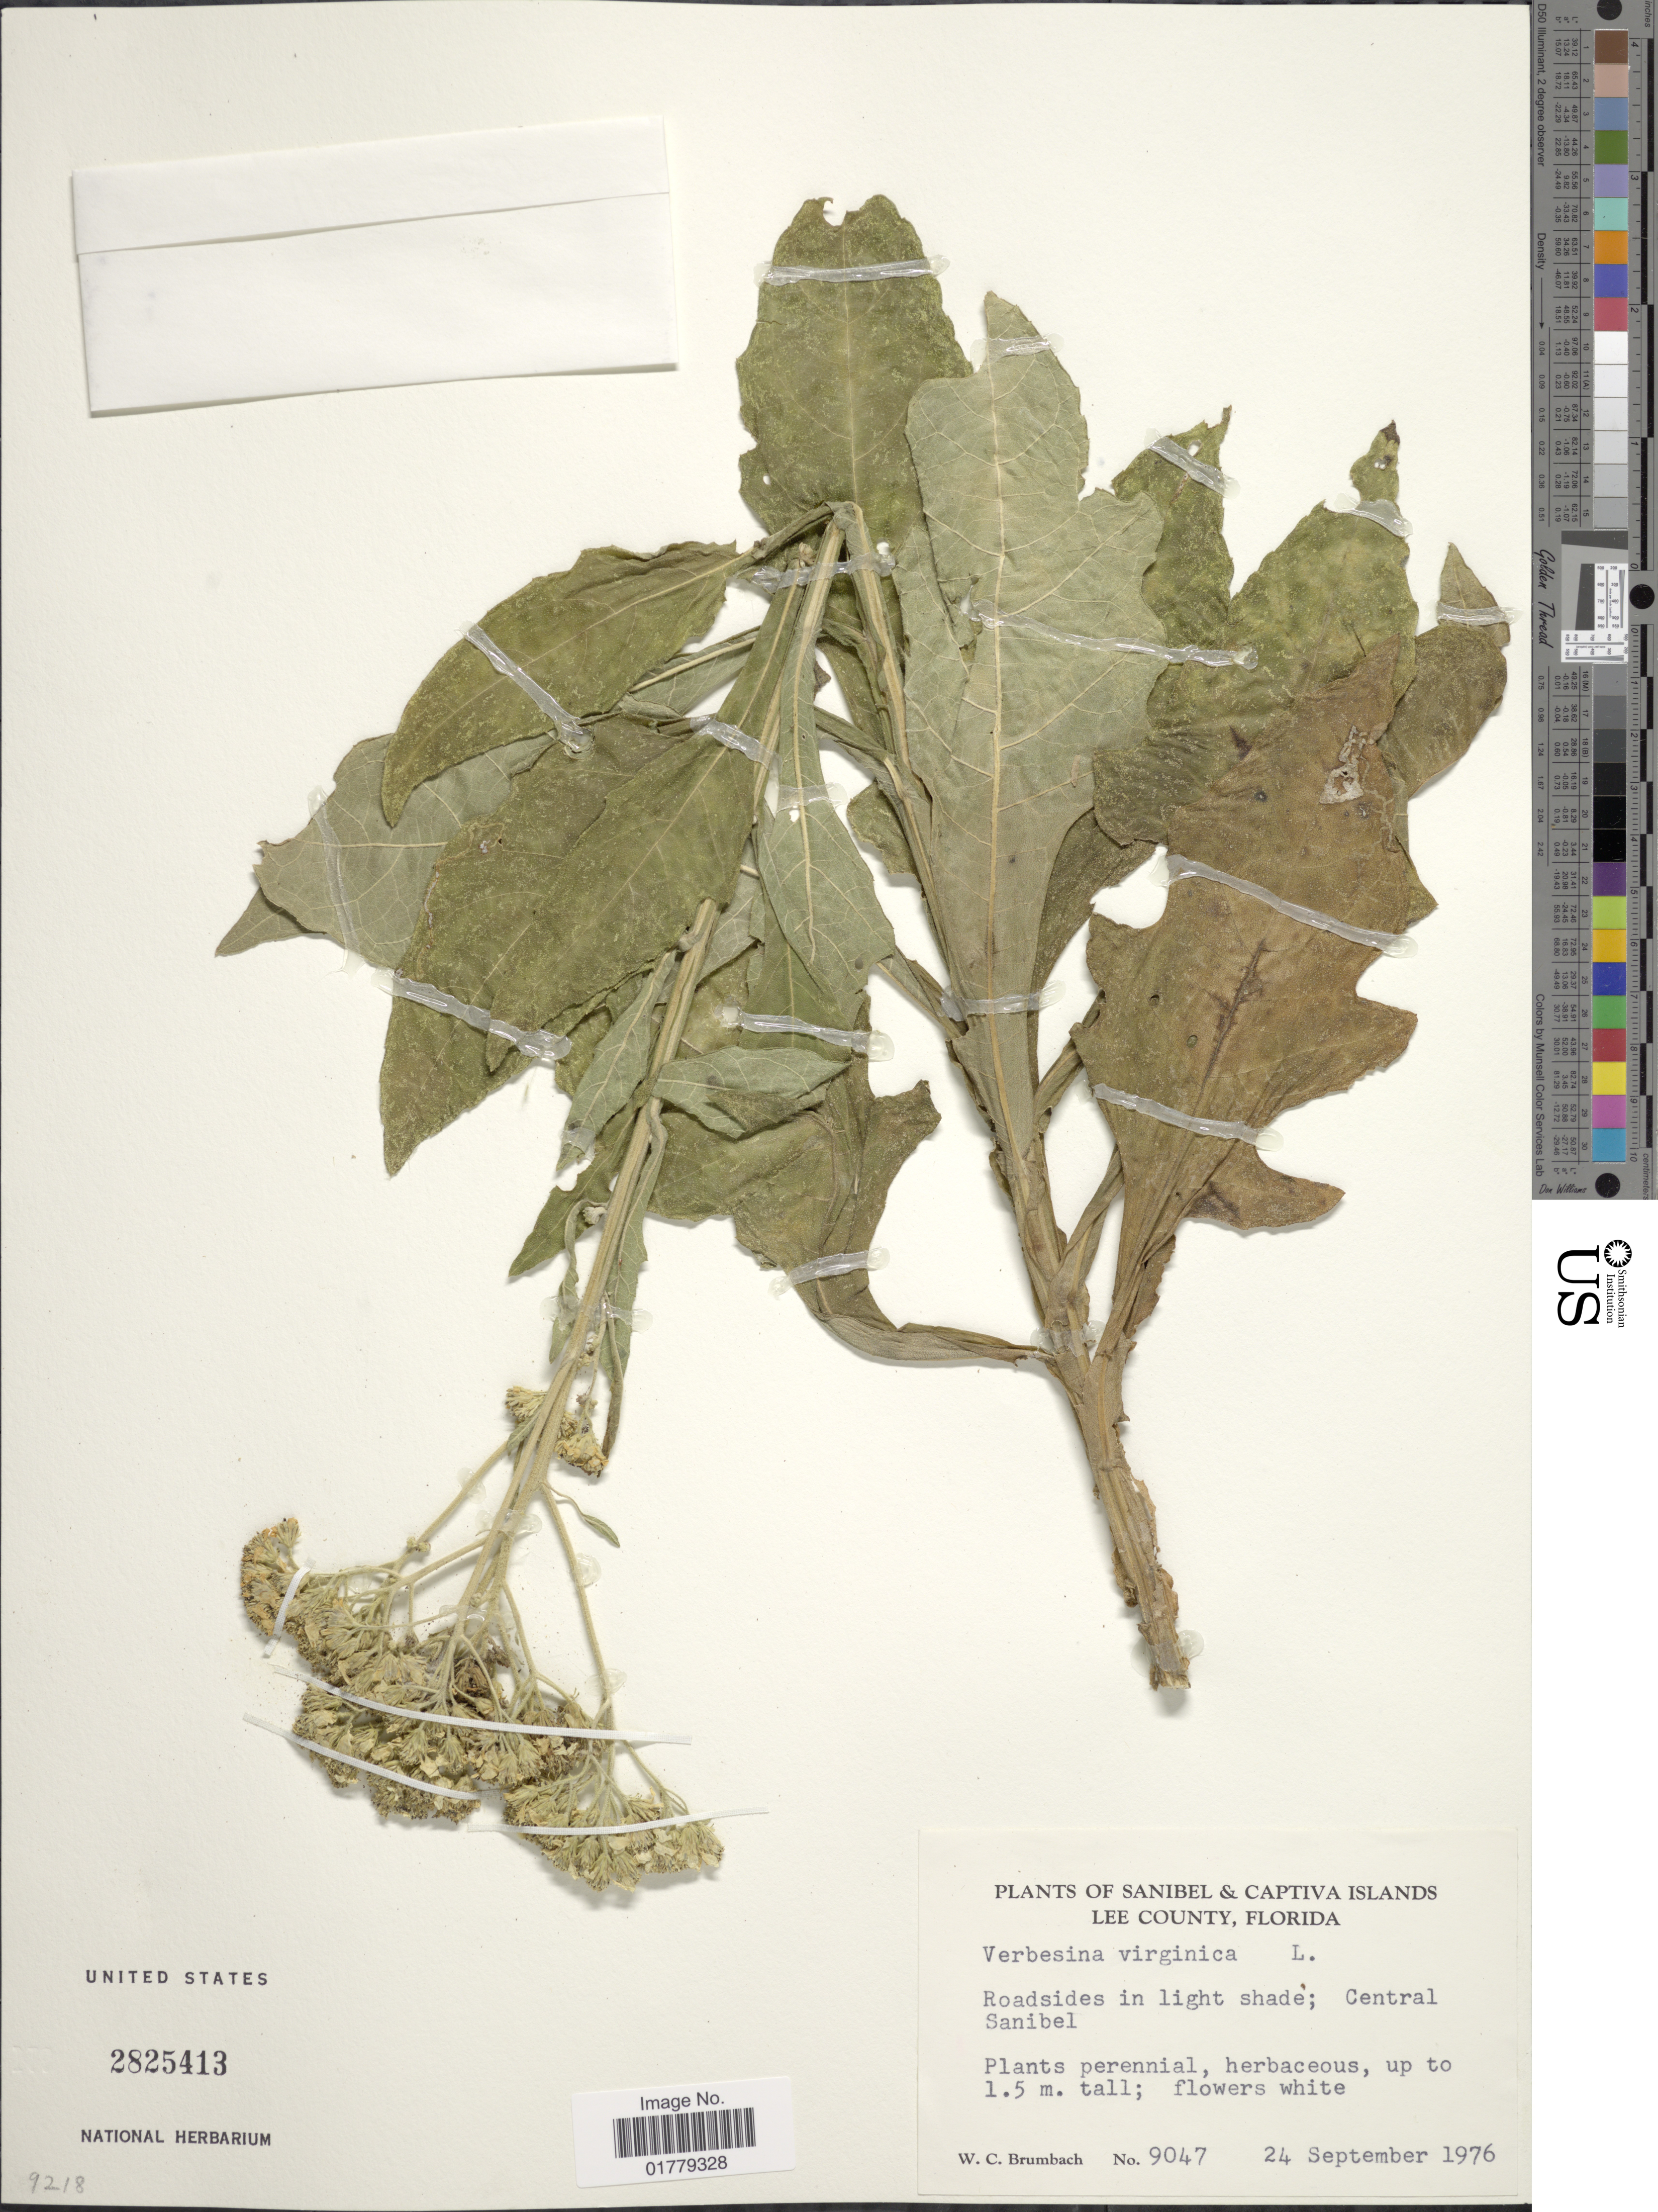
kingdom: Plantae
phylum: Tracheophyta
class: Magnoliopsida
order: Asterales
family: Asteraceae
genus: Verbesina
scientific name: Verbesina virginica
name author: L.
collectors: W. C. Brumbach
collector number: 9047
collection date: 1976-09-24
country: United States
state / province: Florida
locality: Sanibel & Captiva Islands. Lee County, Florida. Roadsides in light shade; Central Sanibel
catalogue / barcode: US 2825413